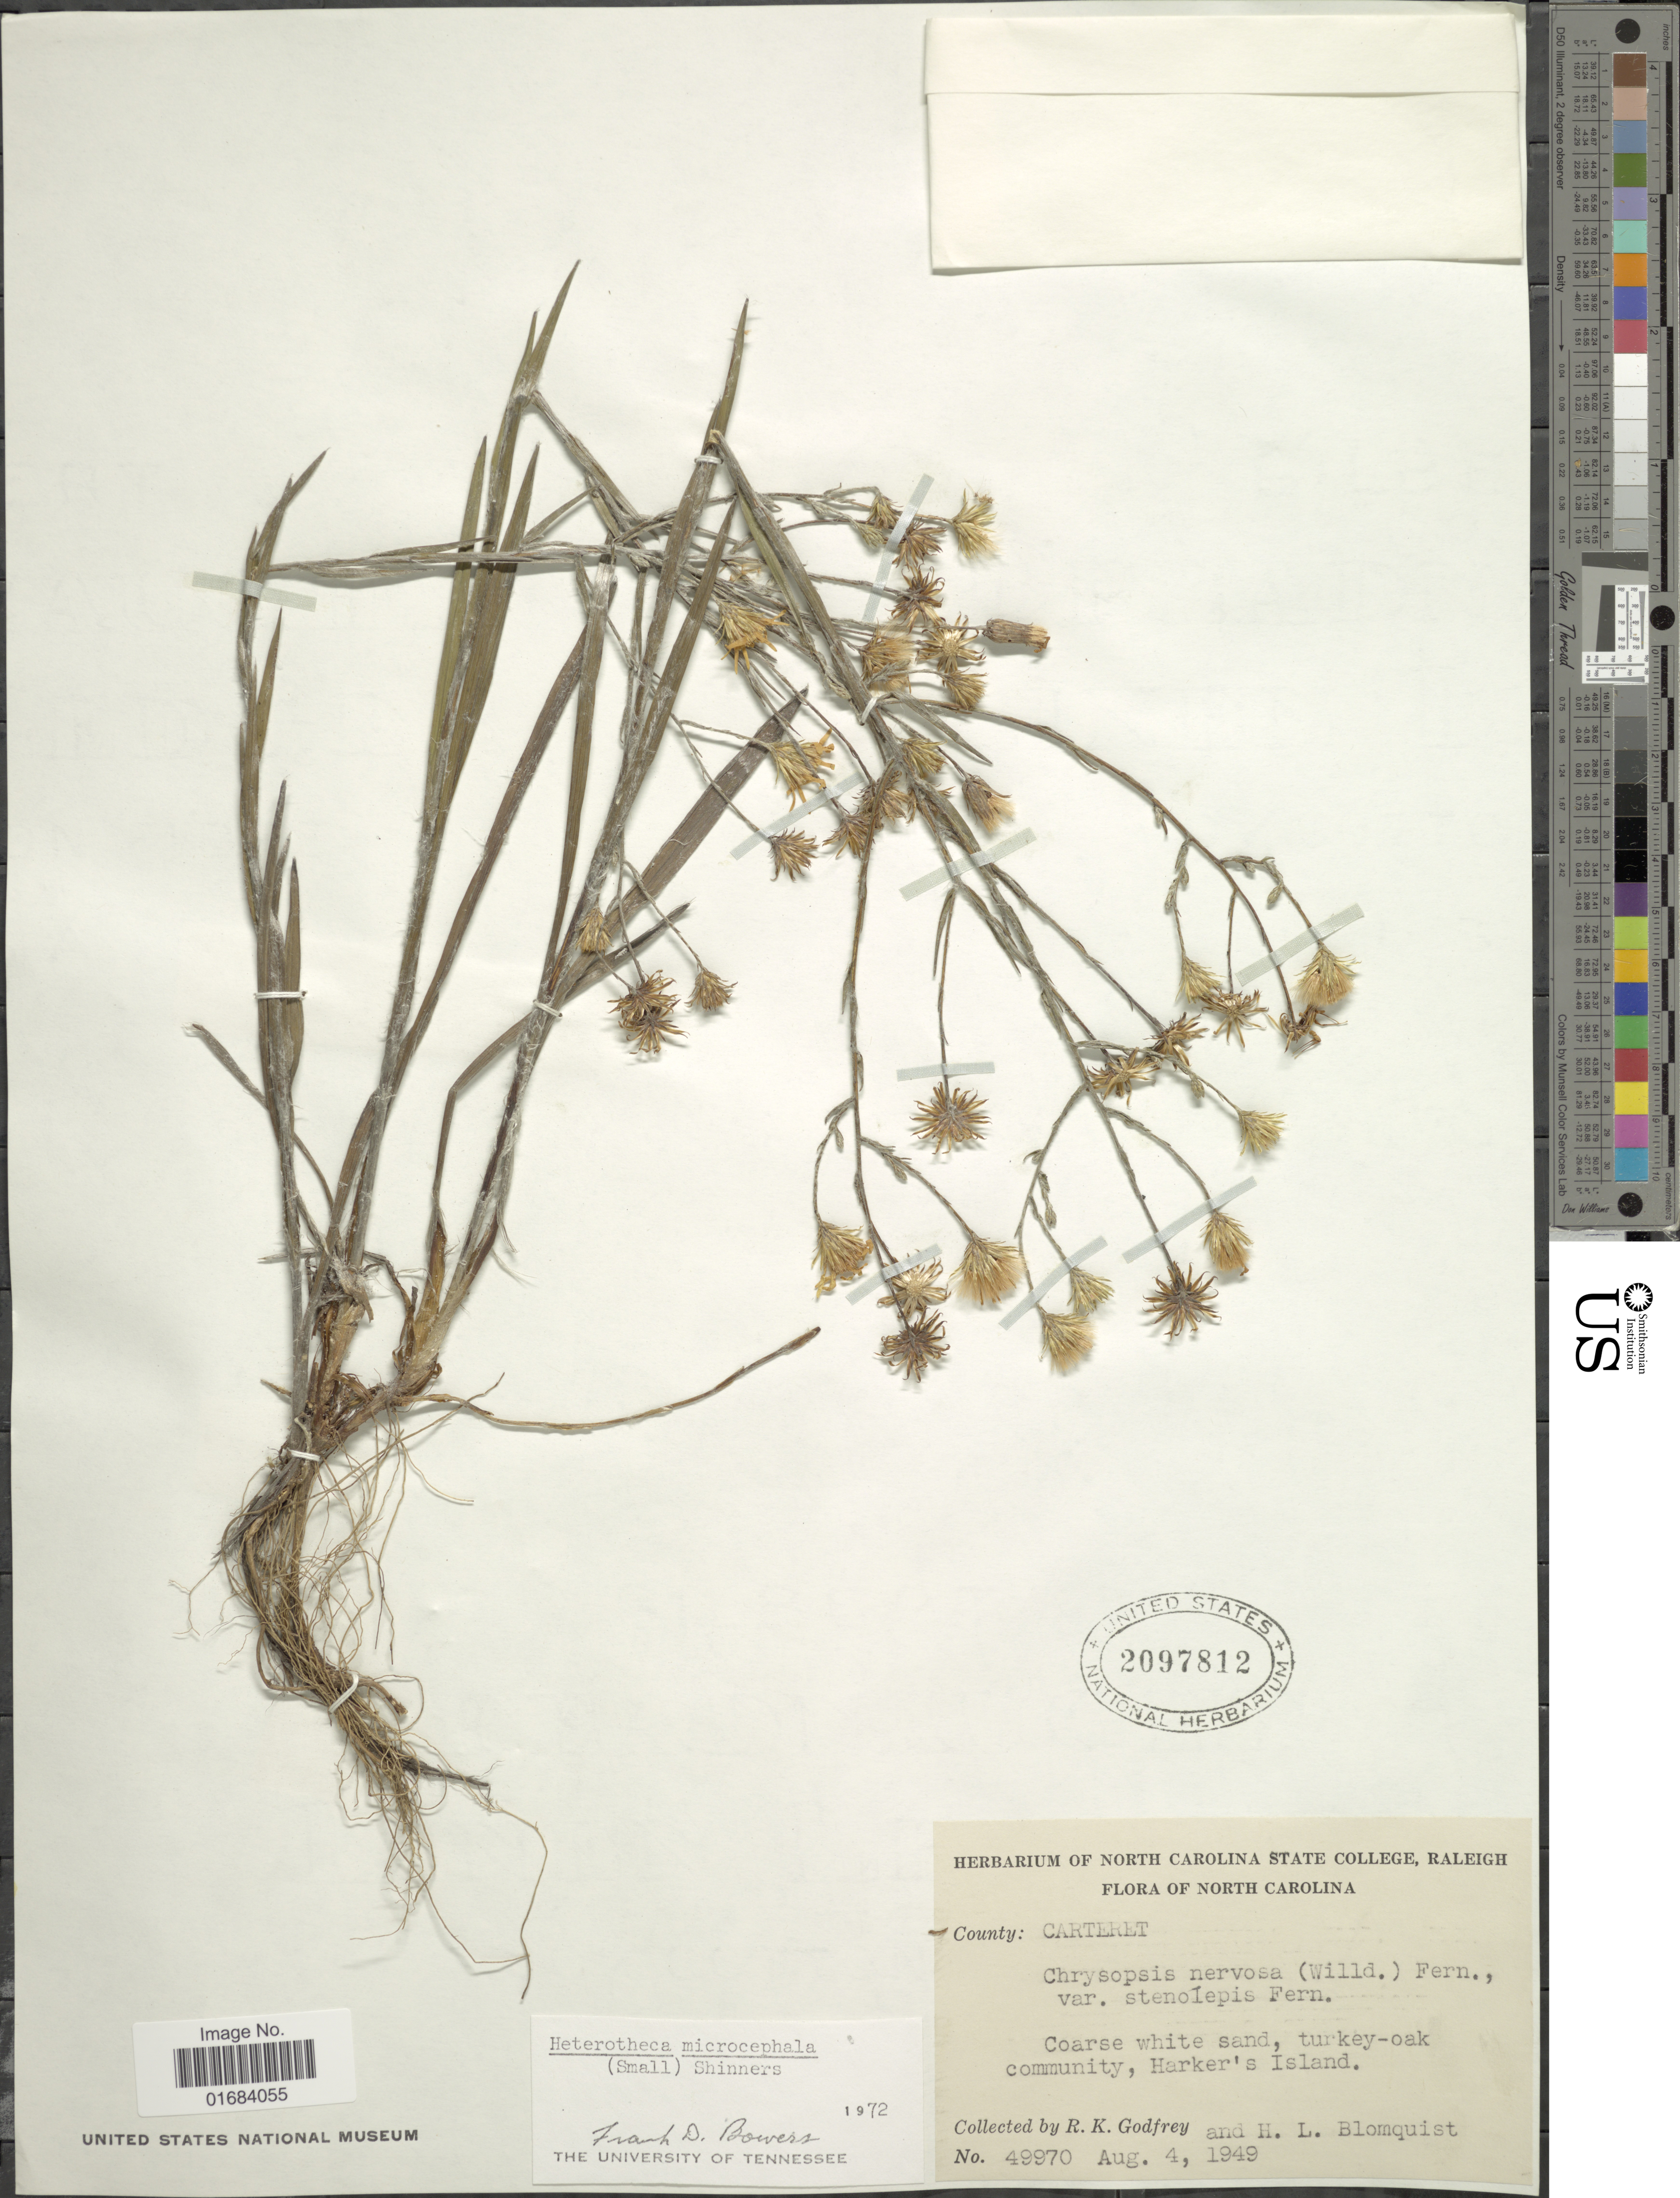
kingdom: Plantae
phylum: Tracheophyta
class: Magnoliopsida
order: Asterales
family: Asteraceae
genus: Pityopsis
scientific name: Pityopsis microcephala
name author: Small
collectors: R. K. Godfrey & H. Blomquist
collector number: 49970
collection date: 1949-08-04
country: United States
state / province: North Carolina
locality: County: Carteret, Coarse white sand, turkey-oak community, Harker's Island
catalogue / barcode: US 2097812